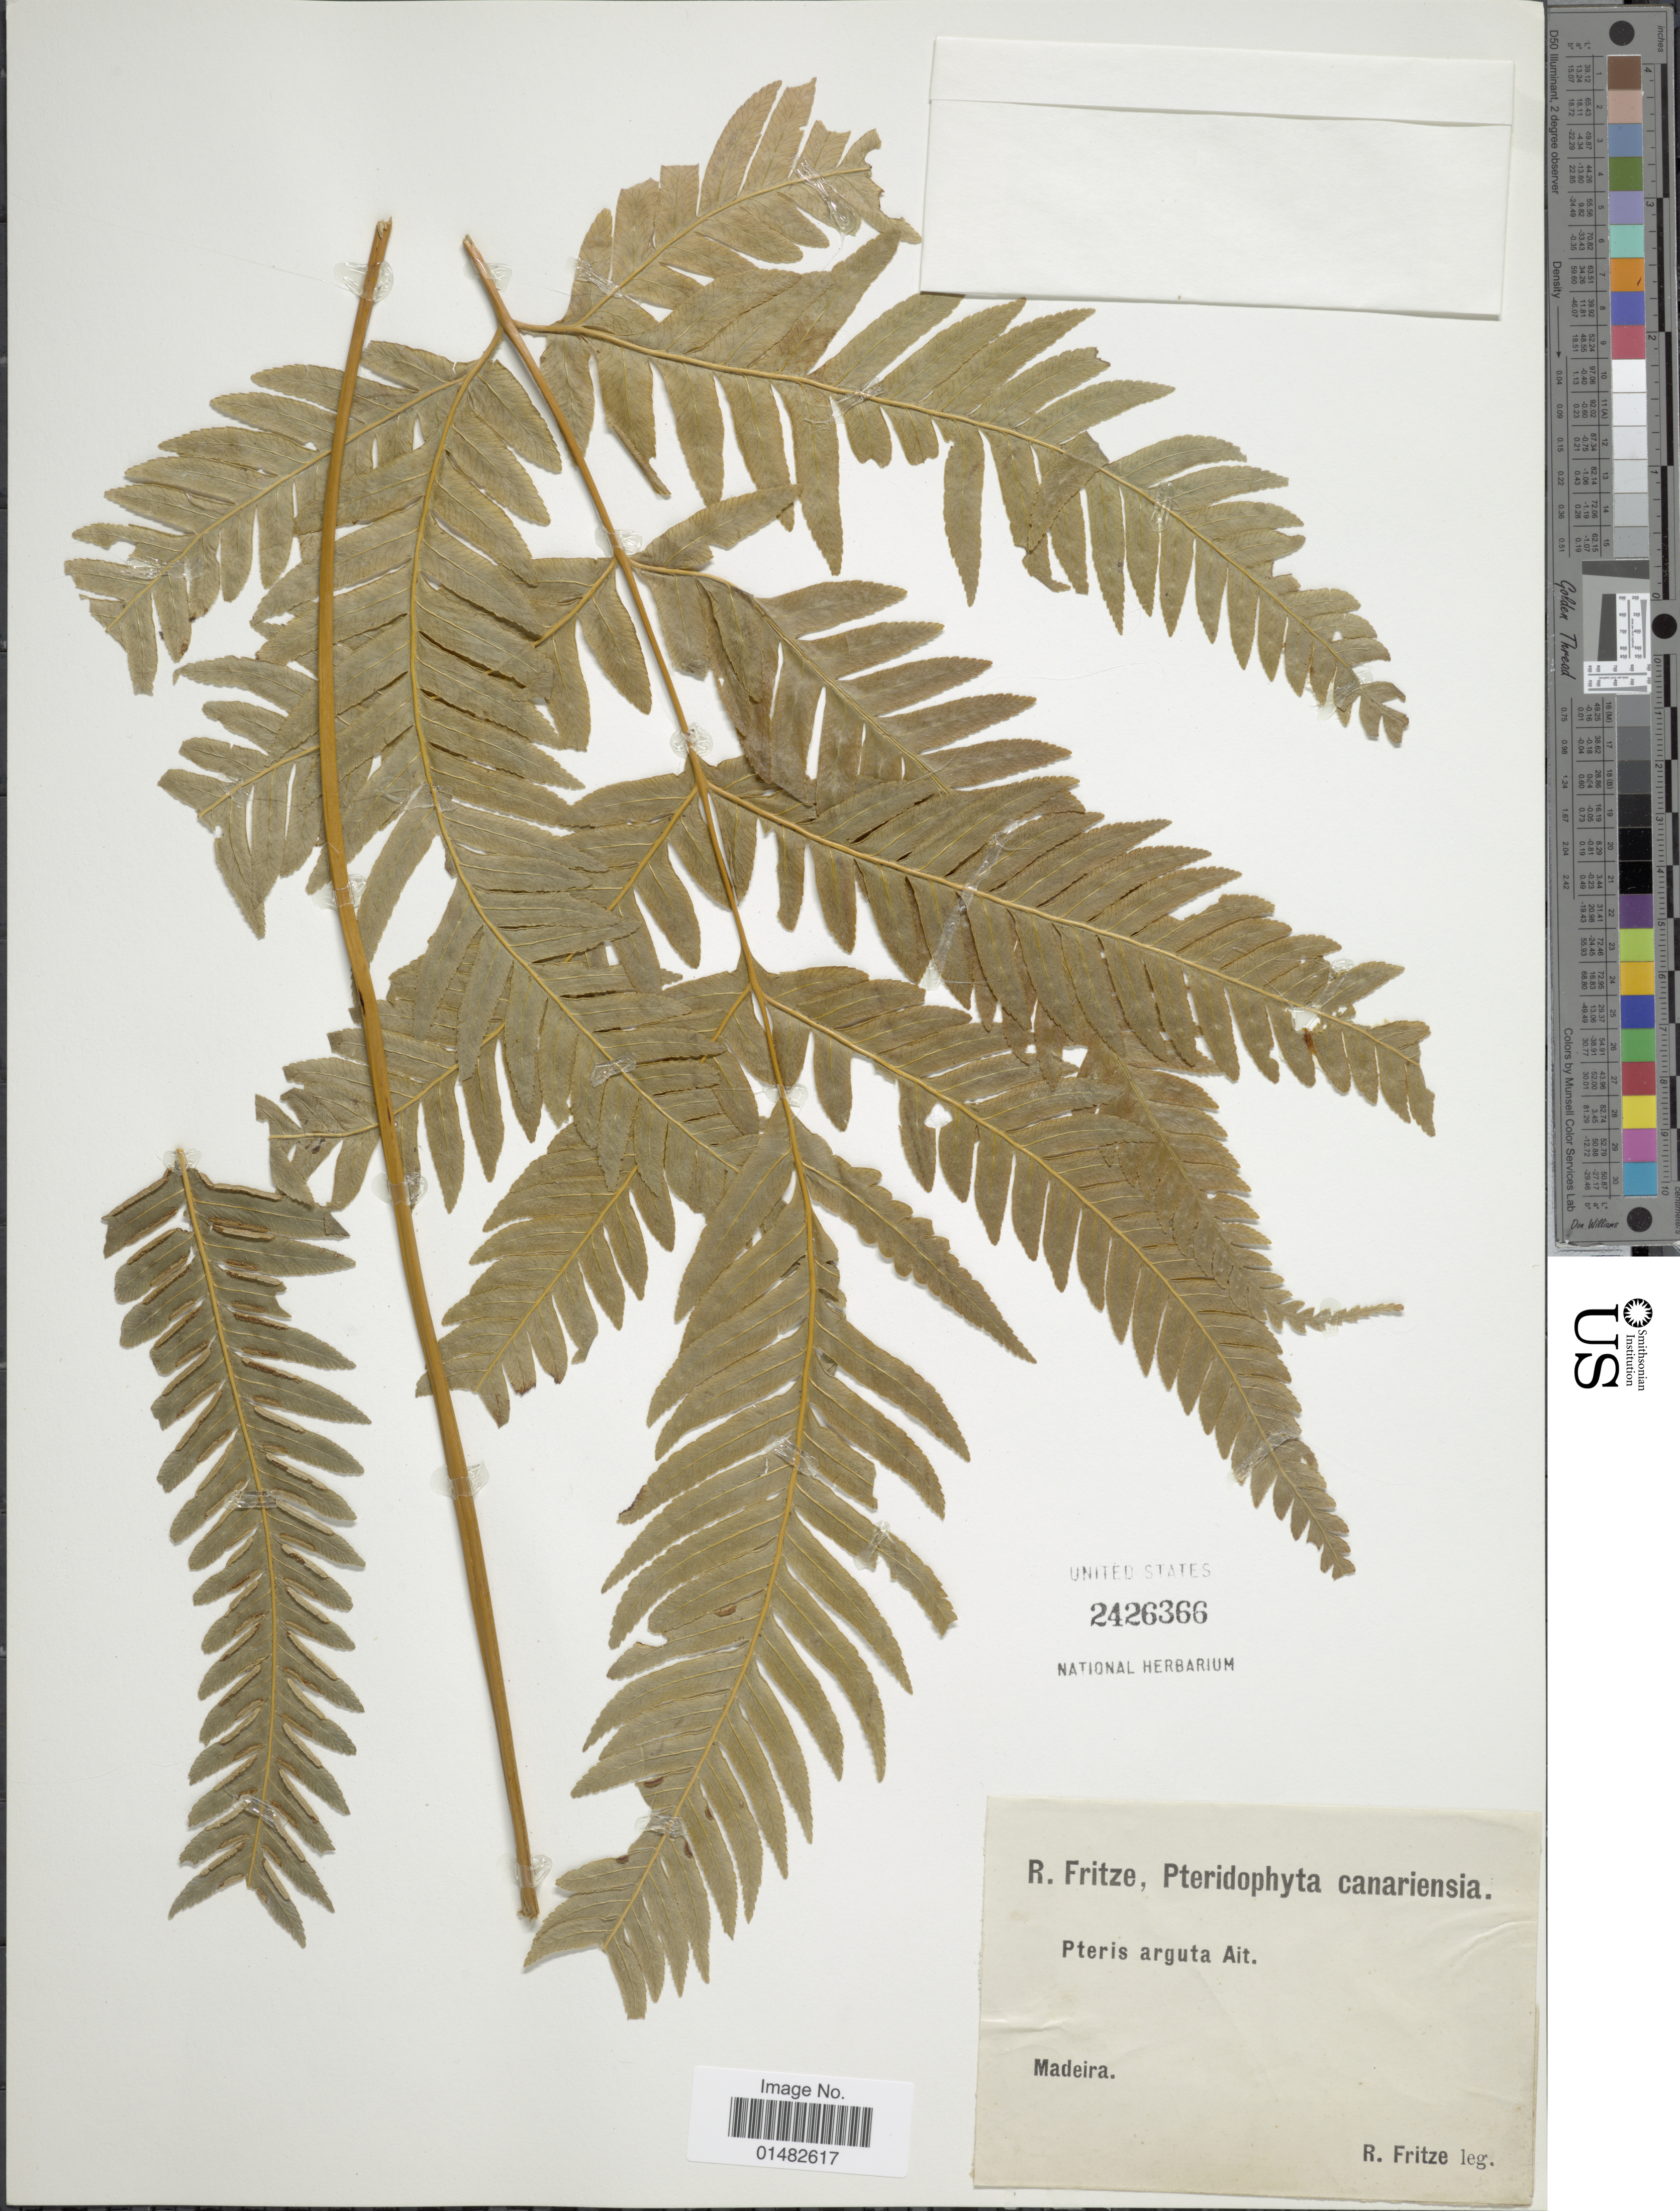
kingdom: Plantae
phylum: Tracheophyta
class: Polypodiopsida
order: Polypodiales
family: Pteridaceae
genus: Pteris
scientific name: Pteris arguta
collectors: R. Fritze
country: Spain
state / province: Canarias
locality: Madeira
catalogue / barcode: US 2426366